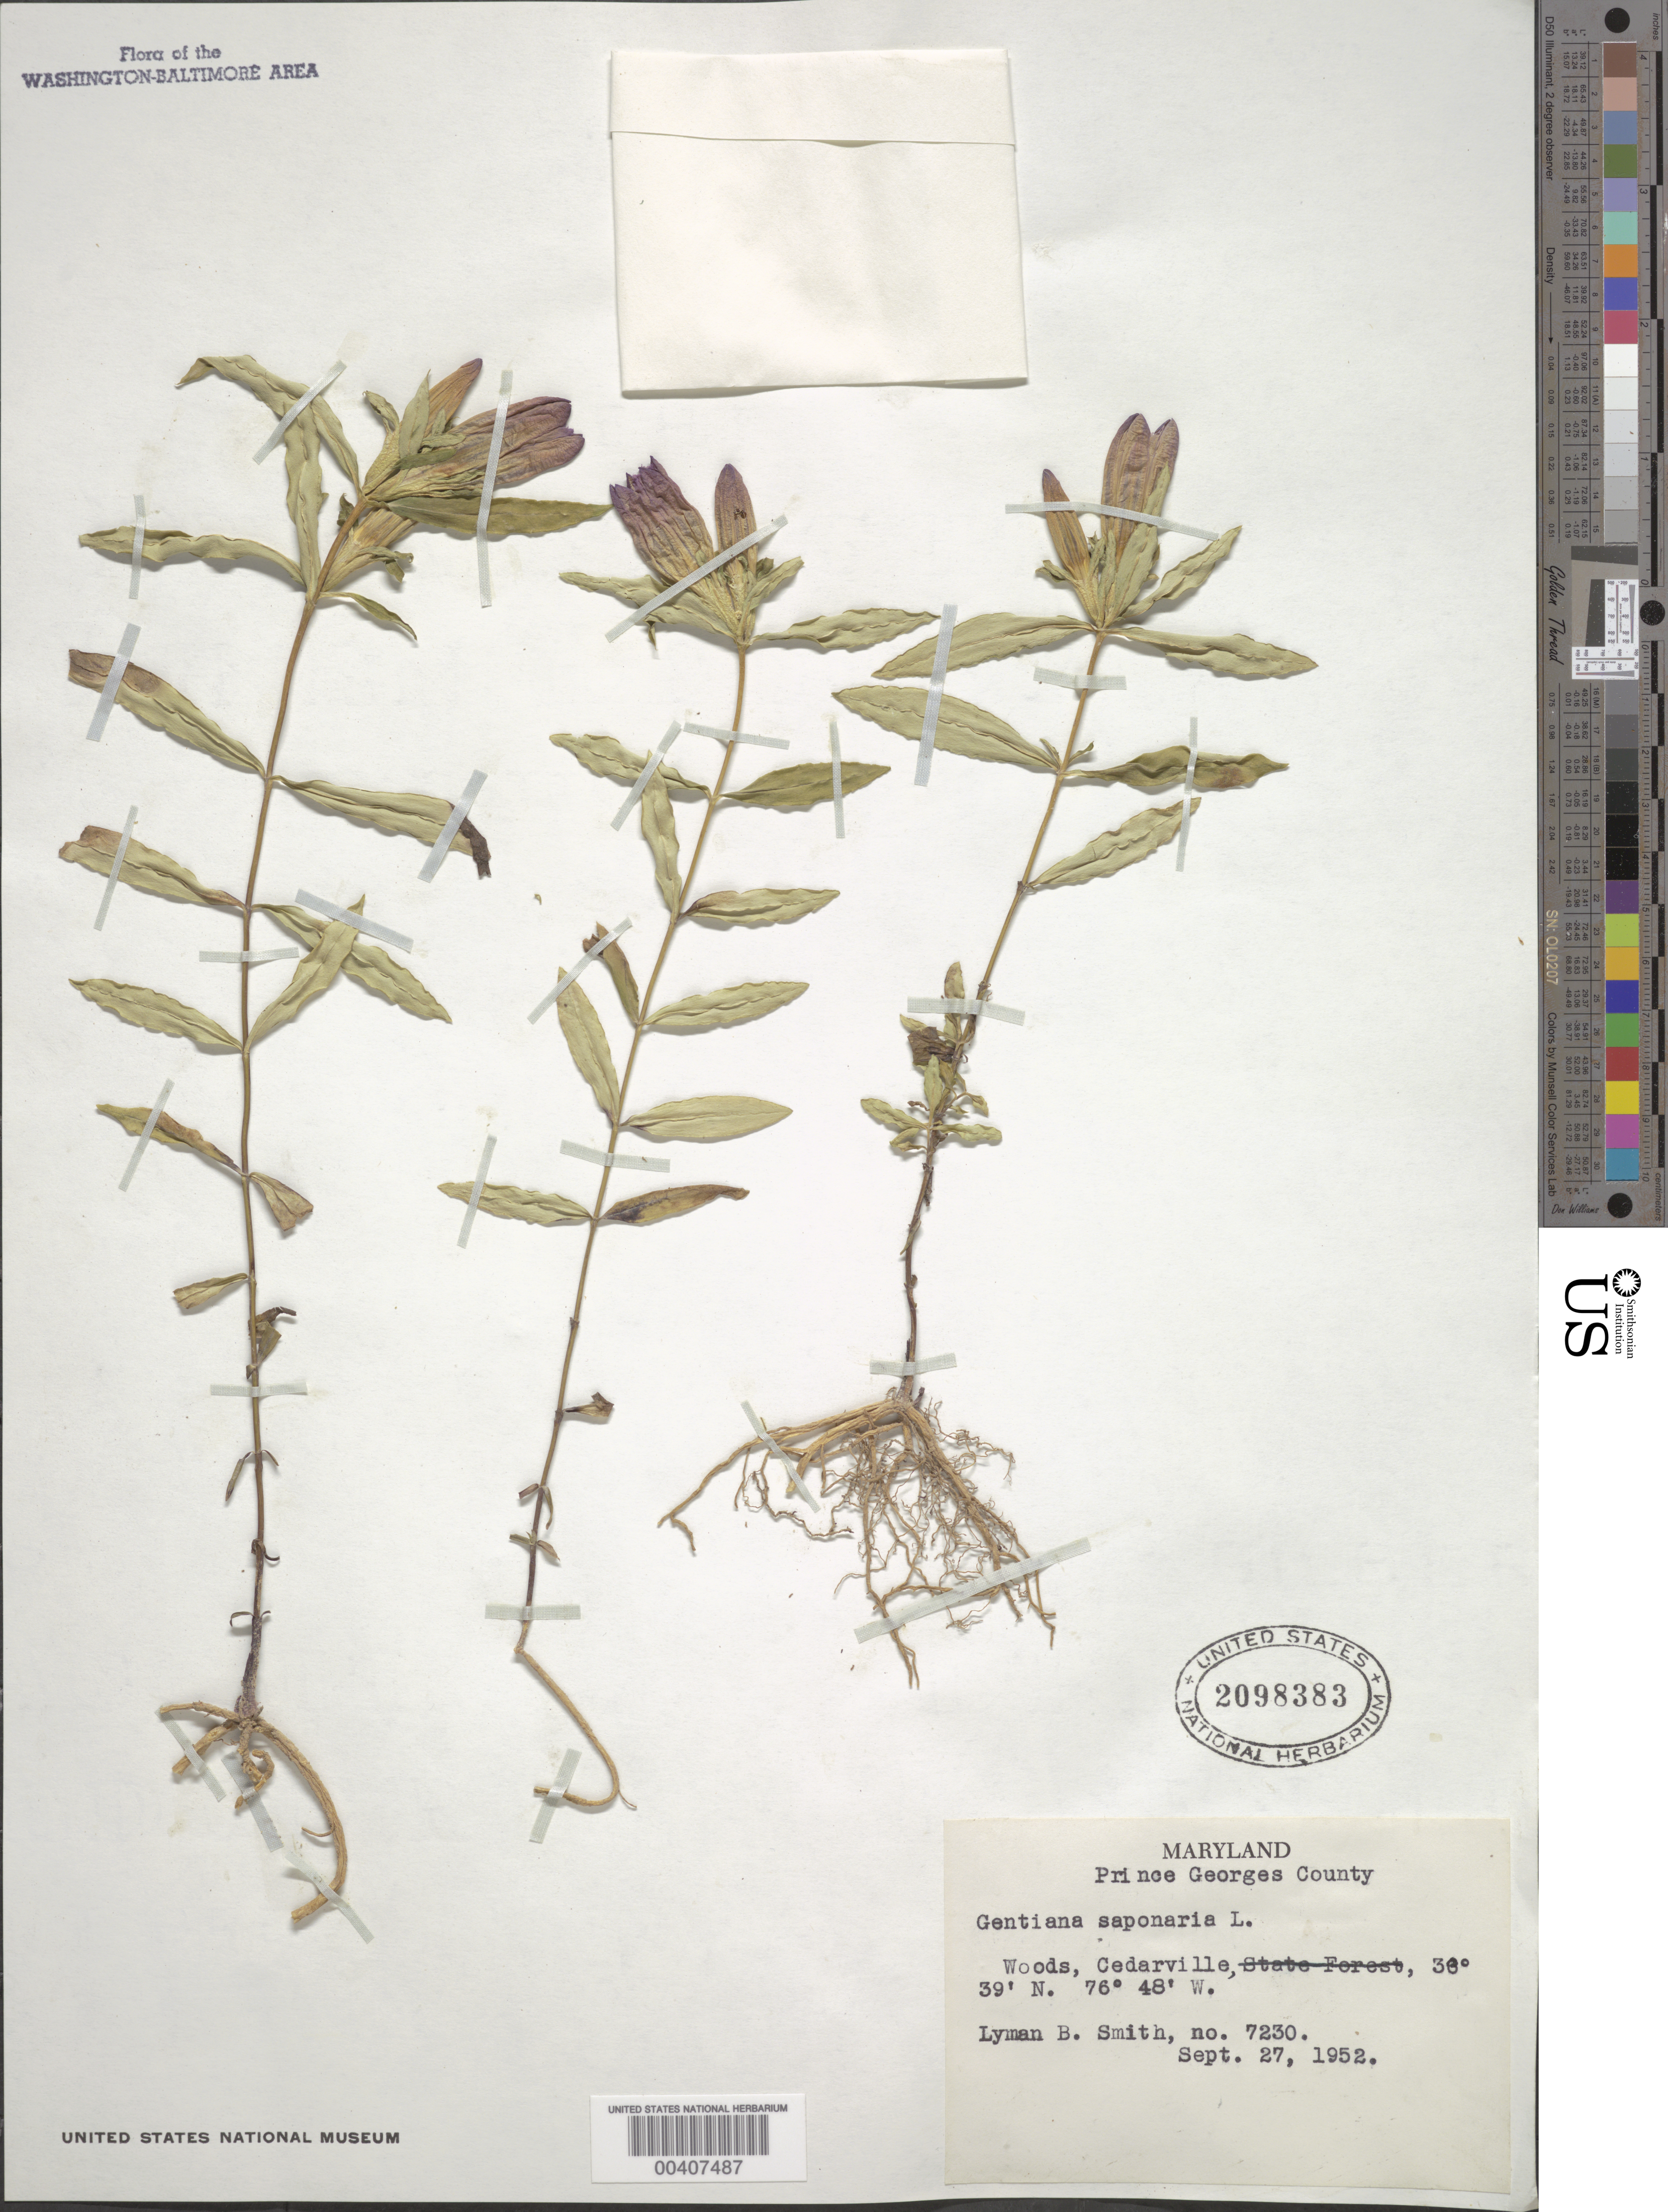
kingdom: Plantae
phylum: Tracheophyta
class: Magnoliopsida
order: Gentianales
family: Gentianaceae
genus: Gentiana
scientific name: Gentiana saponaria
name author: L.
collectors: L. Smith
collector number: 7230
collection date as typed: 27 Sep 1952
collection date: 1952-09-27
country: United States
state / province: Maryland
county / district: Prince George's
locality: Cedarville, 30 Degrees 39 Minutes N 76 Degrees 48 Minutes W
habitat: Woods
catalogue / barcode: US 2098383